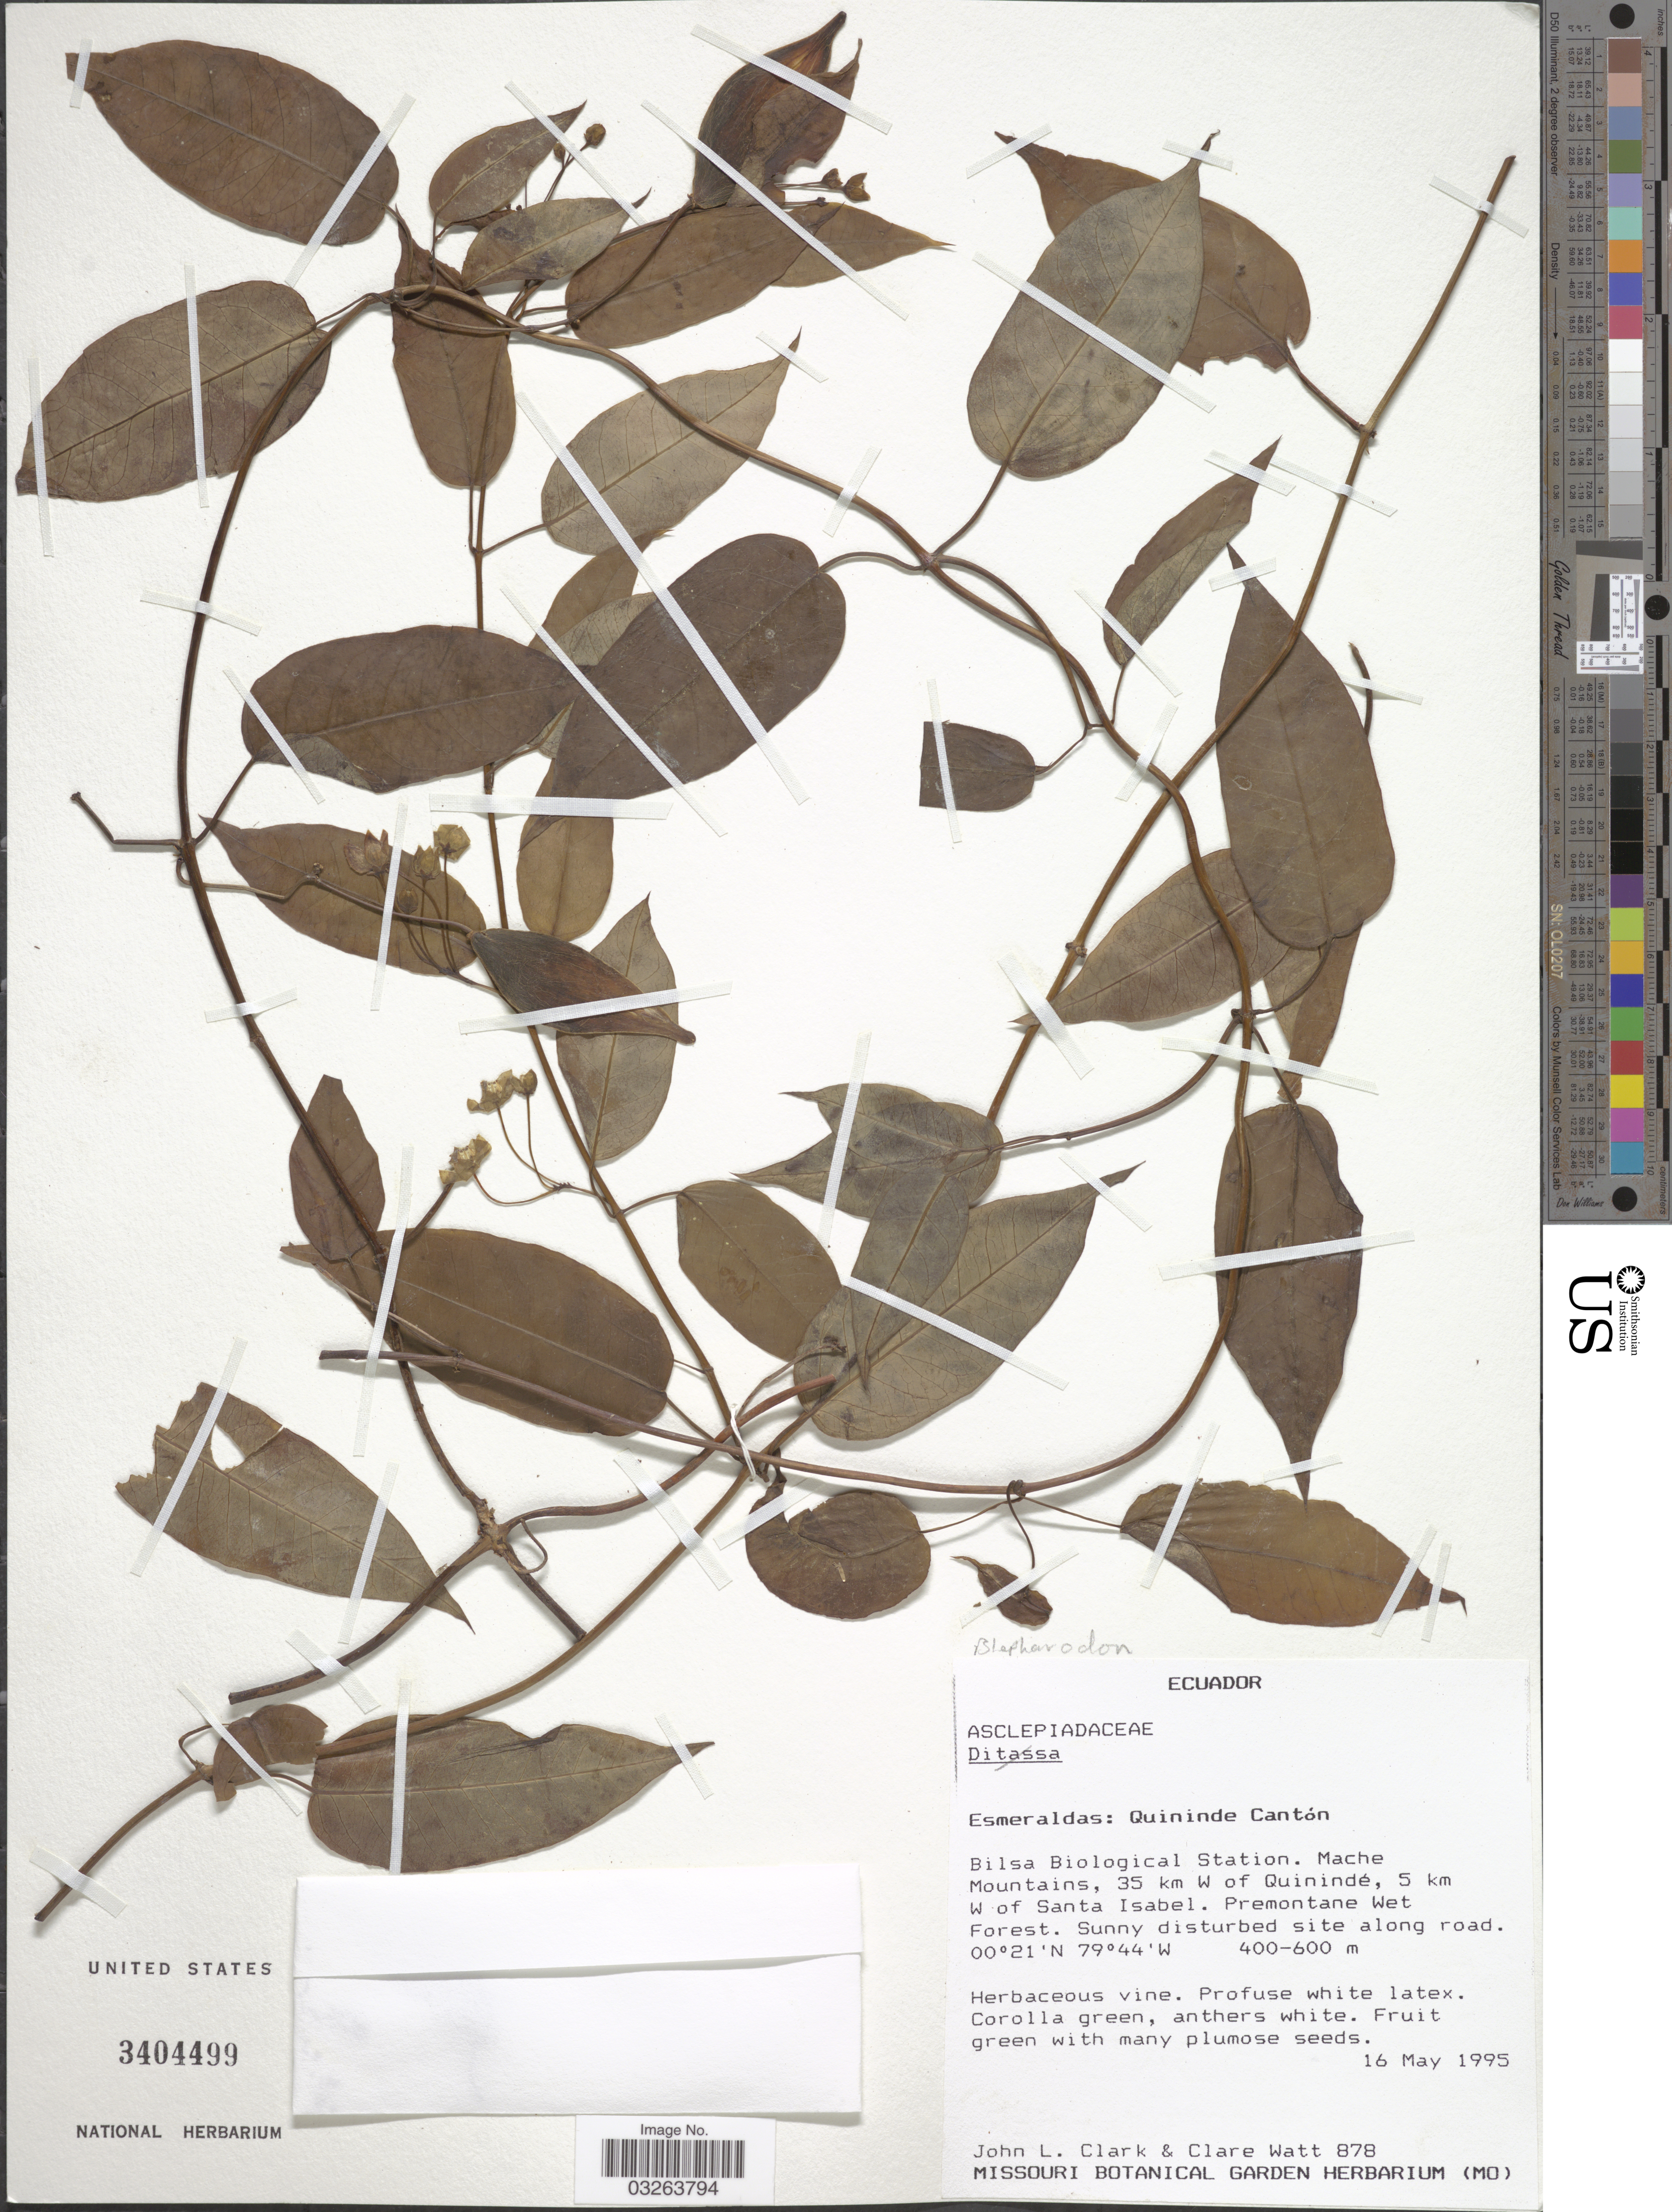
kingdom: Plantae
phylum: Tracheophyta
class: Magnoliopsida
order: Gentianales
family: Apocynaceae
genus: Blepharodon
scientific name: Blepharodon sp.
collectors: J. L. Clark & C. Watt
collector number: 878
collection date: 1995-05-16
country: Ecuador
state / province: Esmeraldas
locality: Quininde Cantón. Bilsa Biological Station. Mache Mountains, 35 km W of Quinindé, 5 km W of Santa Isabel.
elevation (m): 400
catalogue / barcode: US 3404499